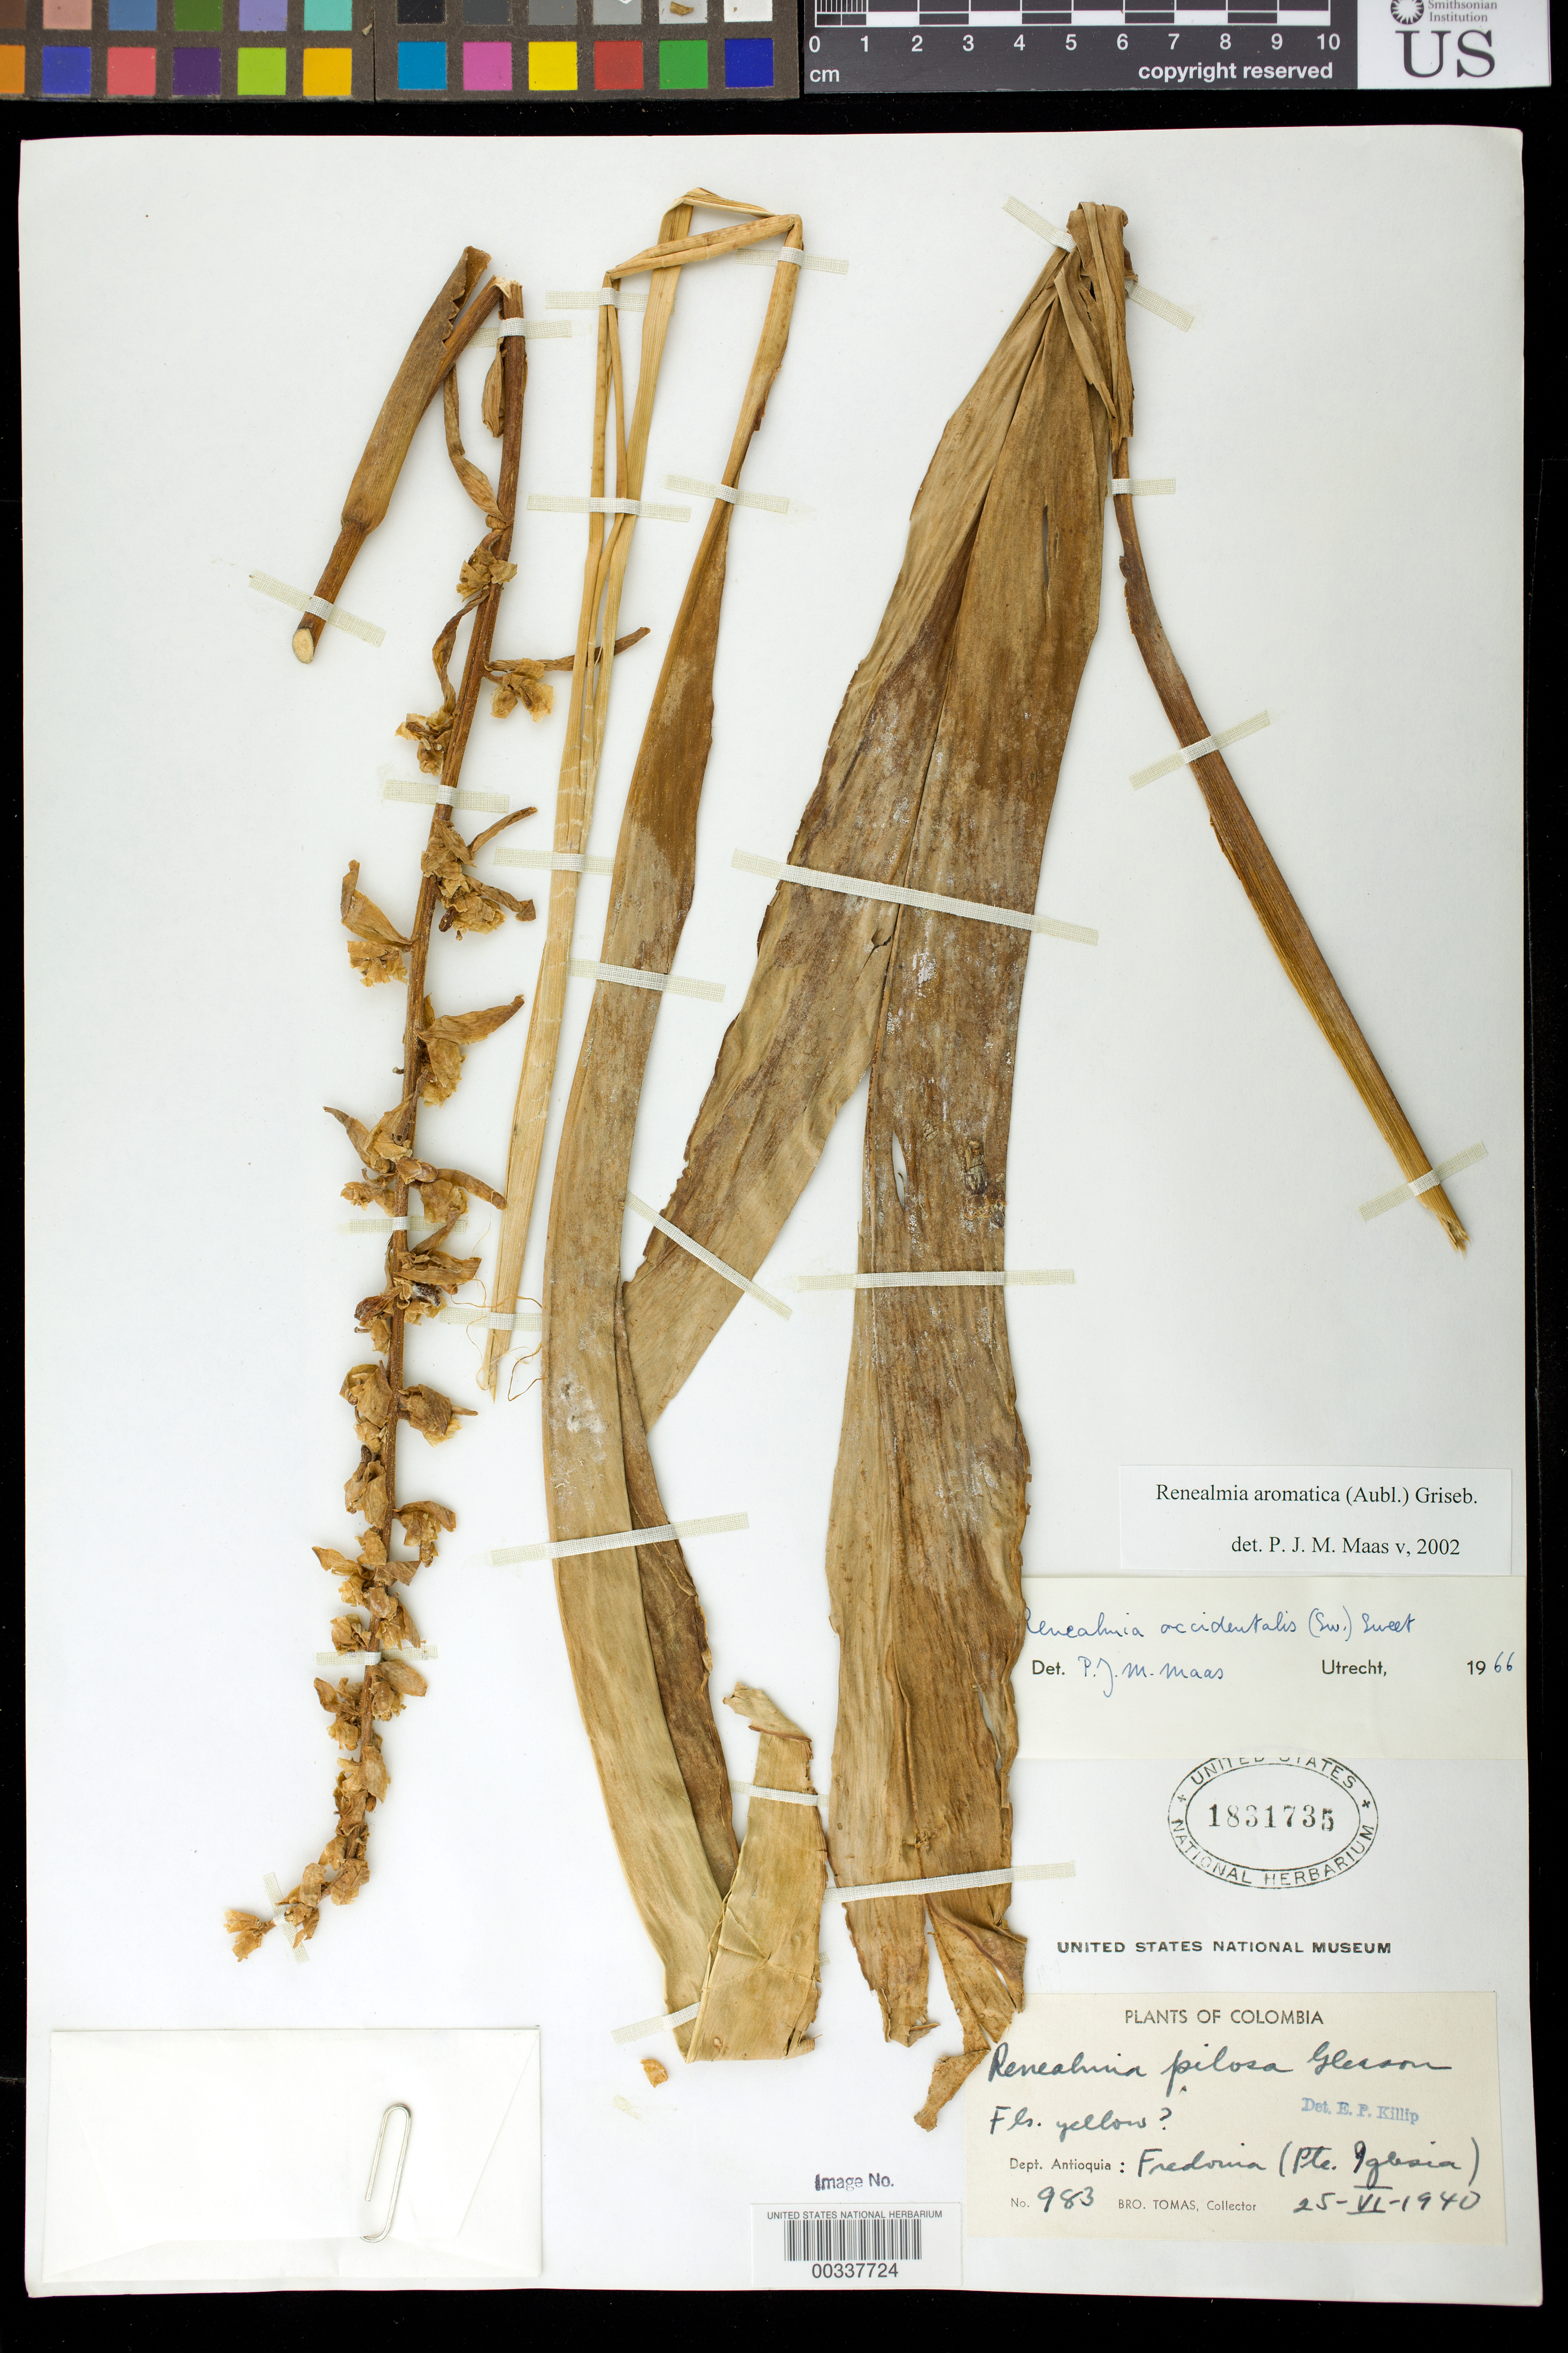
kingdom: Plantae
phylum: Tracheophyta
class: Liliopsida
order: Zingiberales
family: Zingiberaceae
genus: Renealmia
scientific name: Renealmia aromatica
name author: (Aubl.) Griseb.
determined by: Maas, Paul J. M.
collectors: B. Tomas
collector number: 983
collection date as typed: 25 Jun 1940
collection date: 1940-06-25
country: Colombia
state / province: Antioquia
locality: Fredonia (Pte. Iglesia)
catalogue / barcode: US 1831735